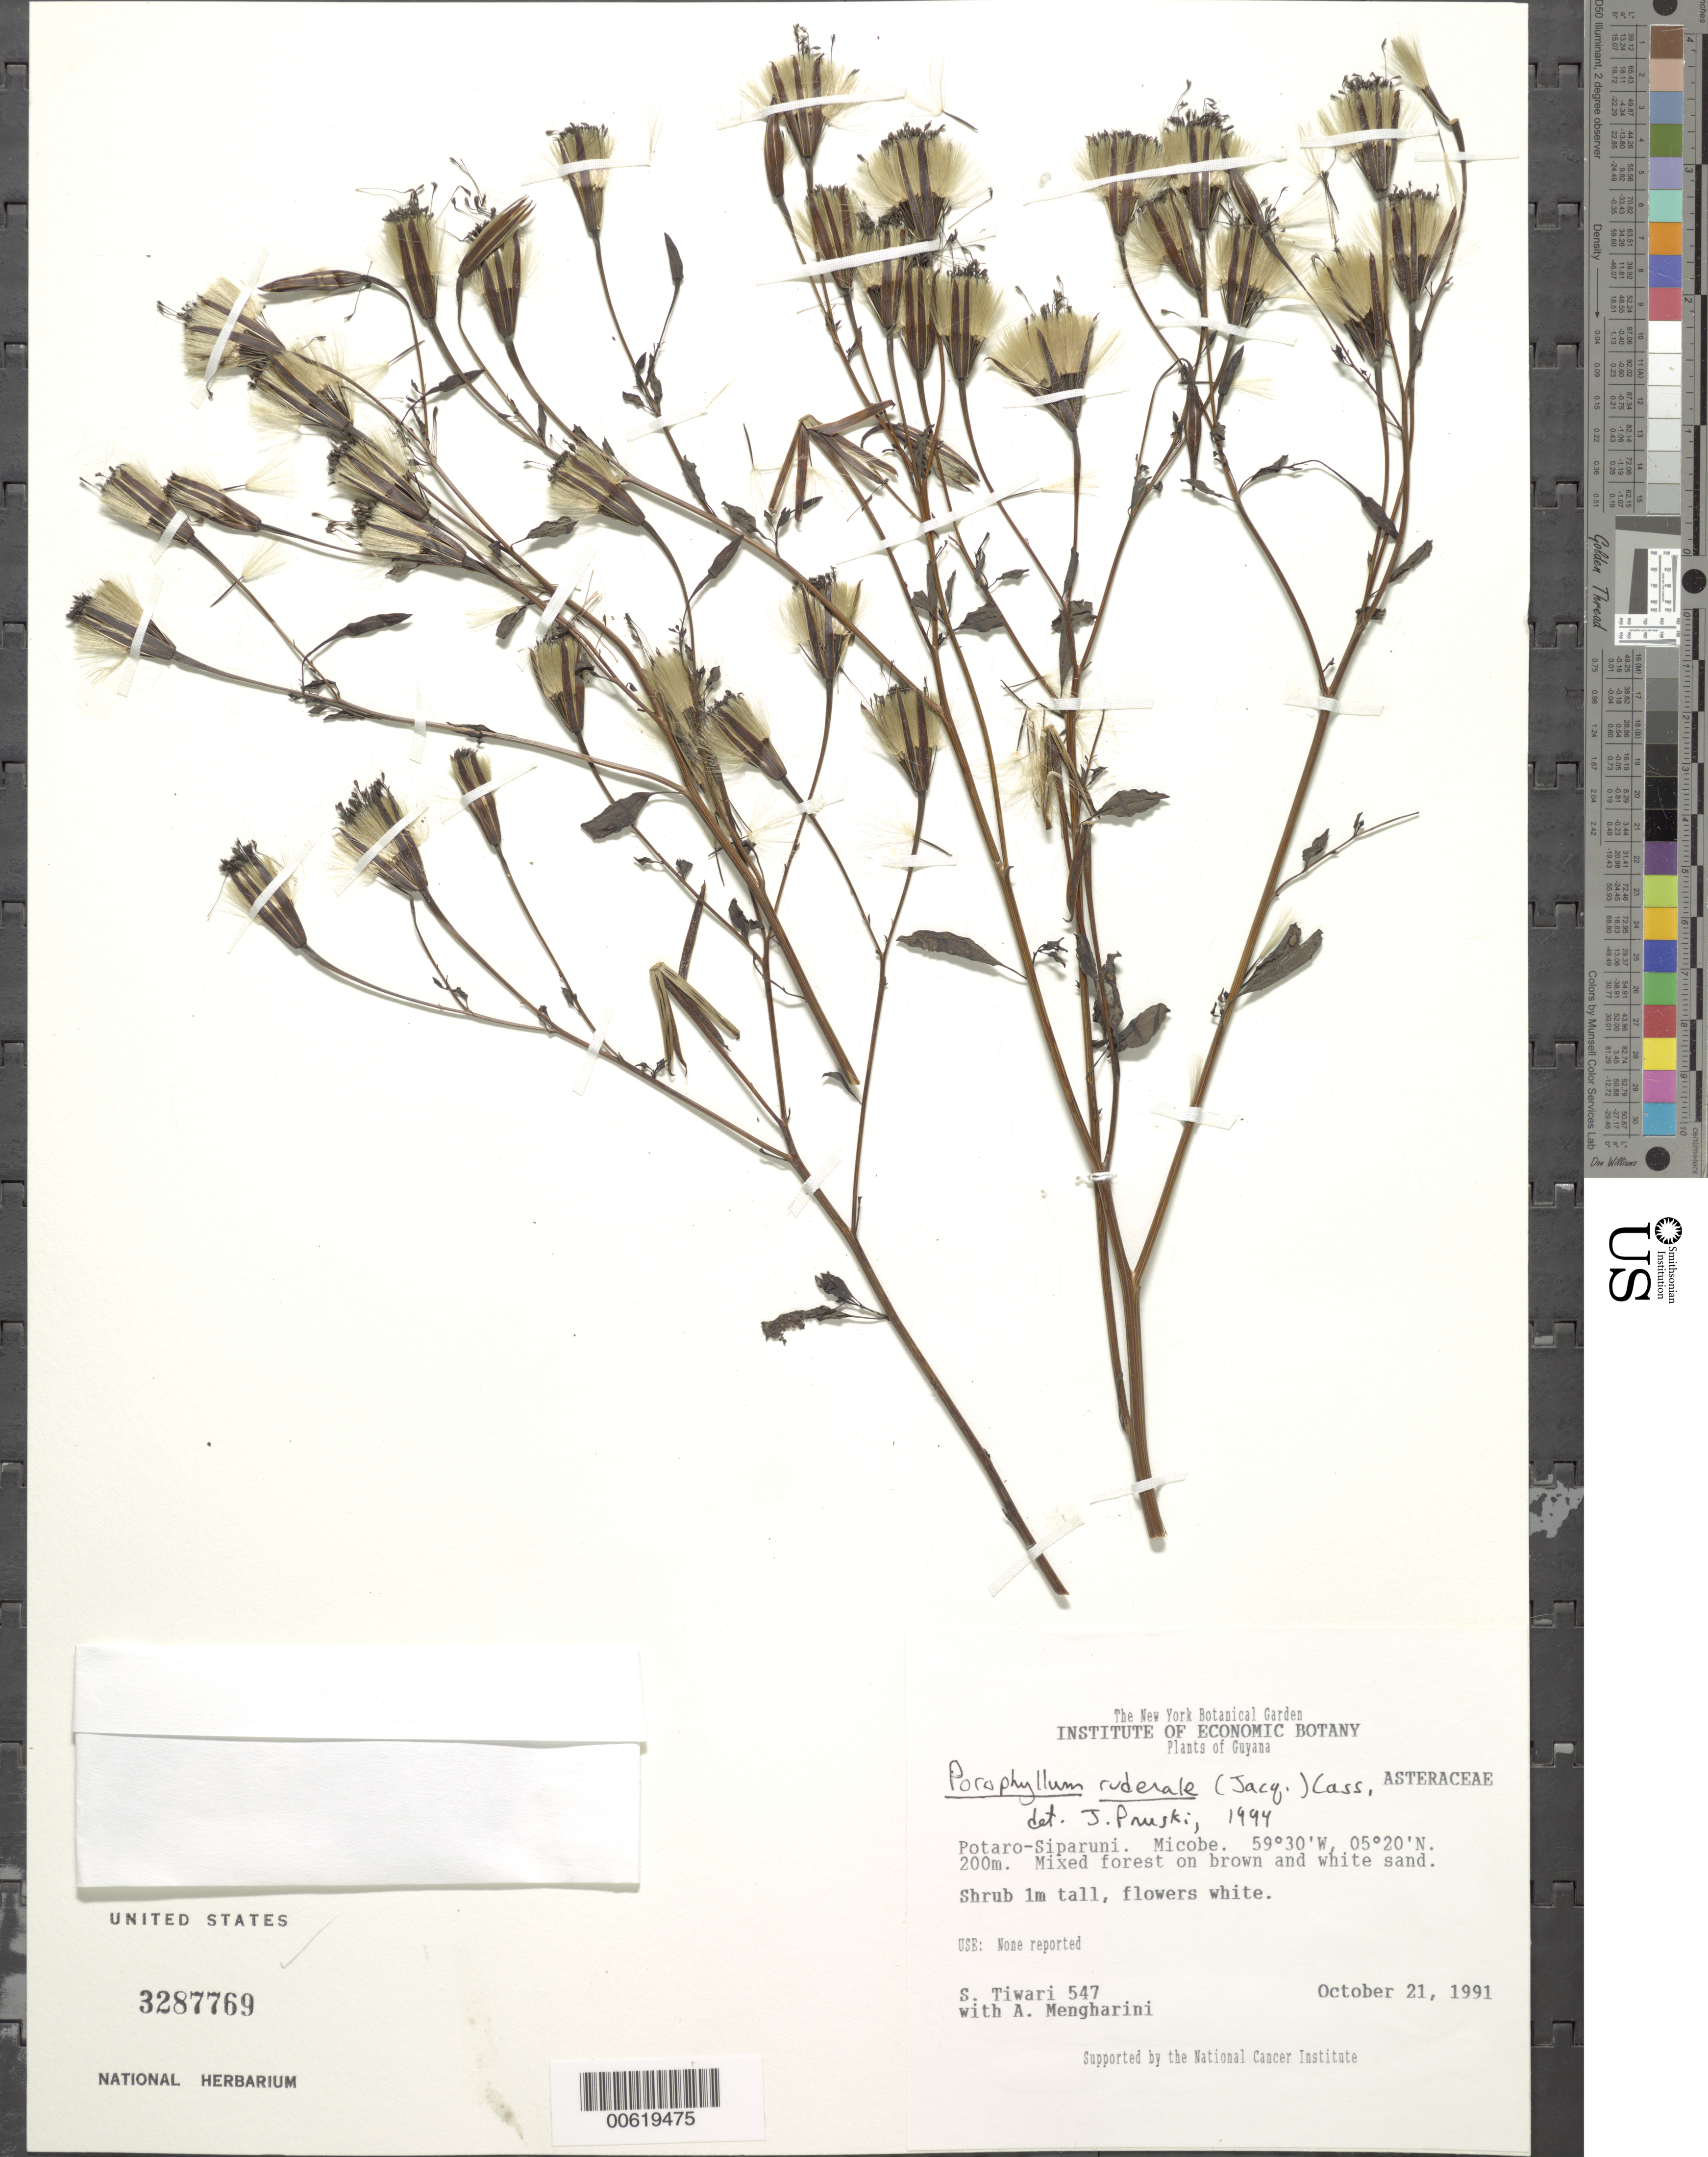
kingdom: Plantae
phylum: Tracheophyta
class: Magnoliopsida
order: Asterales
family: Asteraceae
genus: Porophyllum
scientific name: Porophyllum ruderale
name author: (Jacq.) Cass.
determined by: Pruski, J. F.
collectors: S. Tiwari & A. Mengharini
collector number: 547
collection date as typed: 21-Oct-91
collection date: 1991-10-21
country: Guyana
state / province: Potaro-Siparuni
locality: Micobe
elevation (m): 200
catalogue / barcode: US 3287769